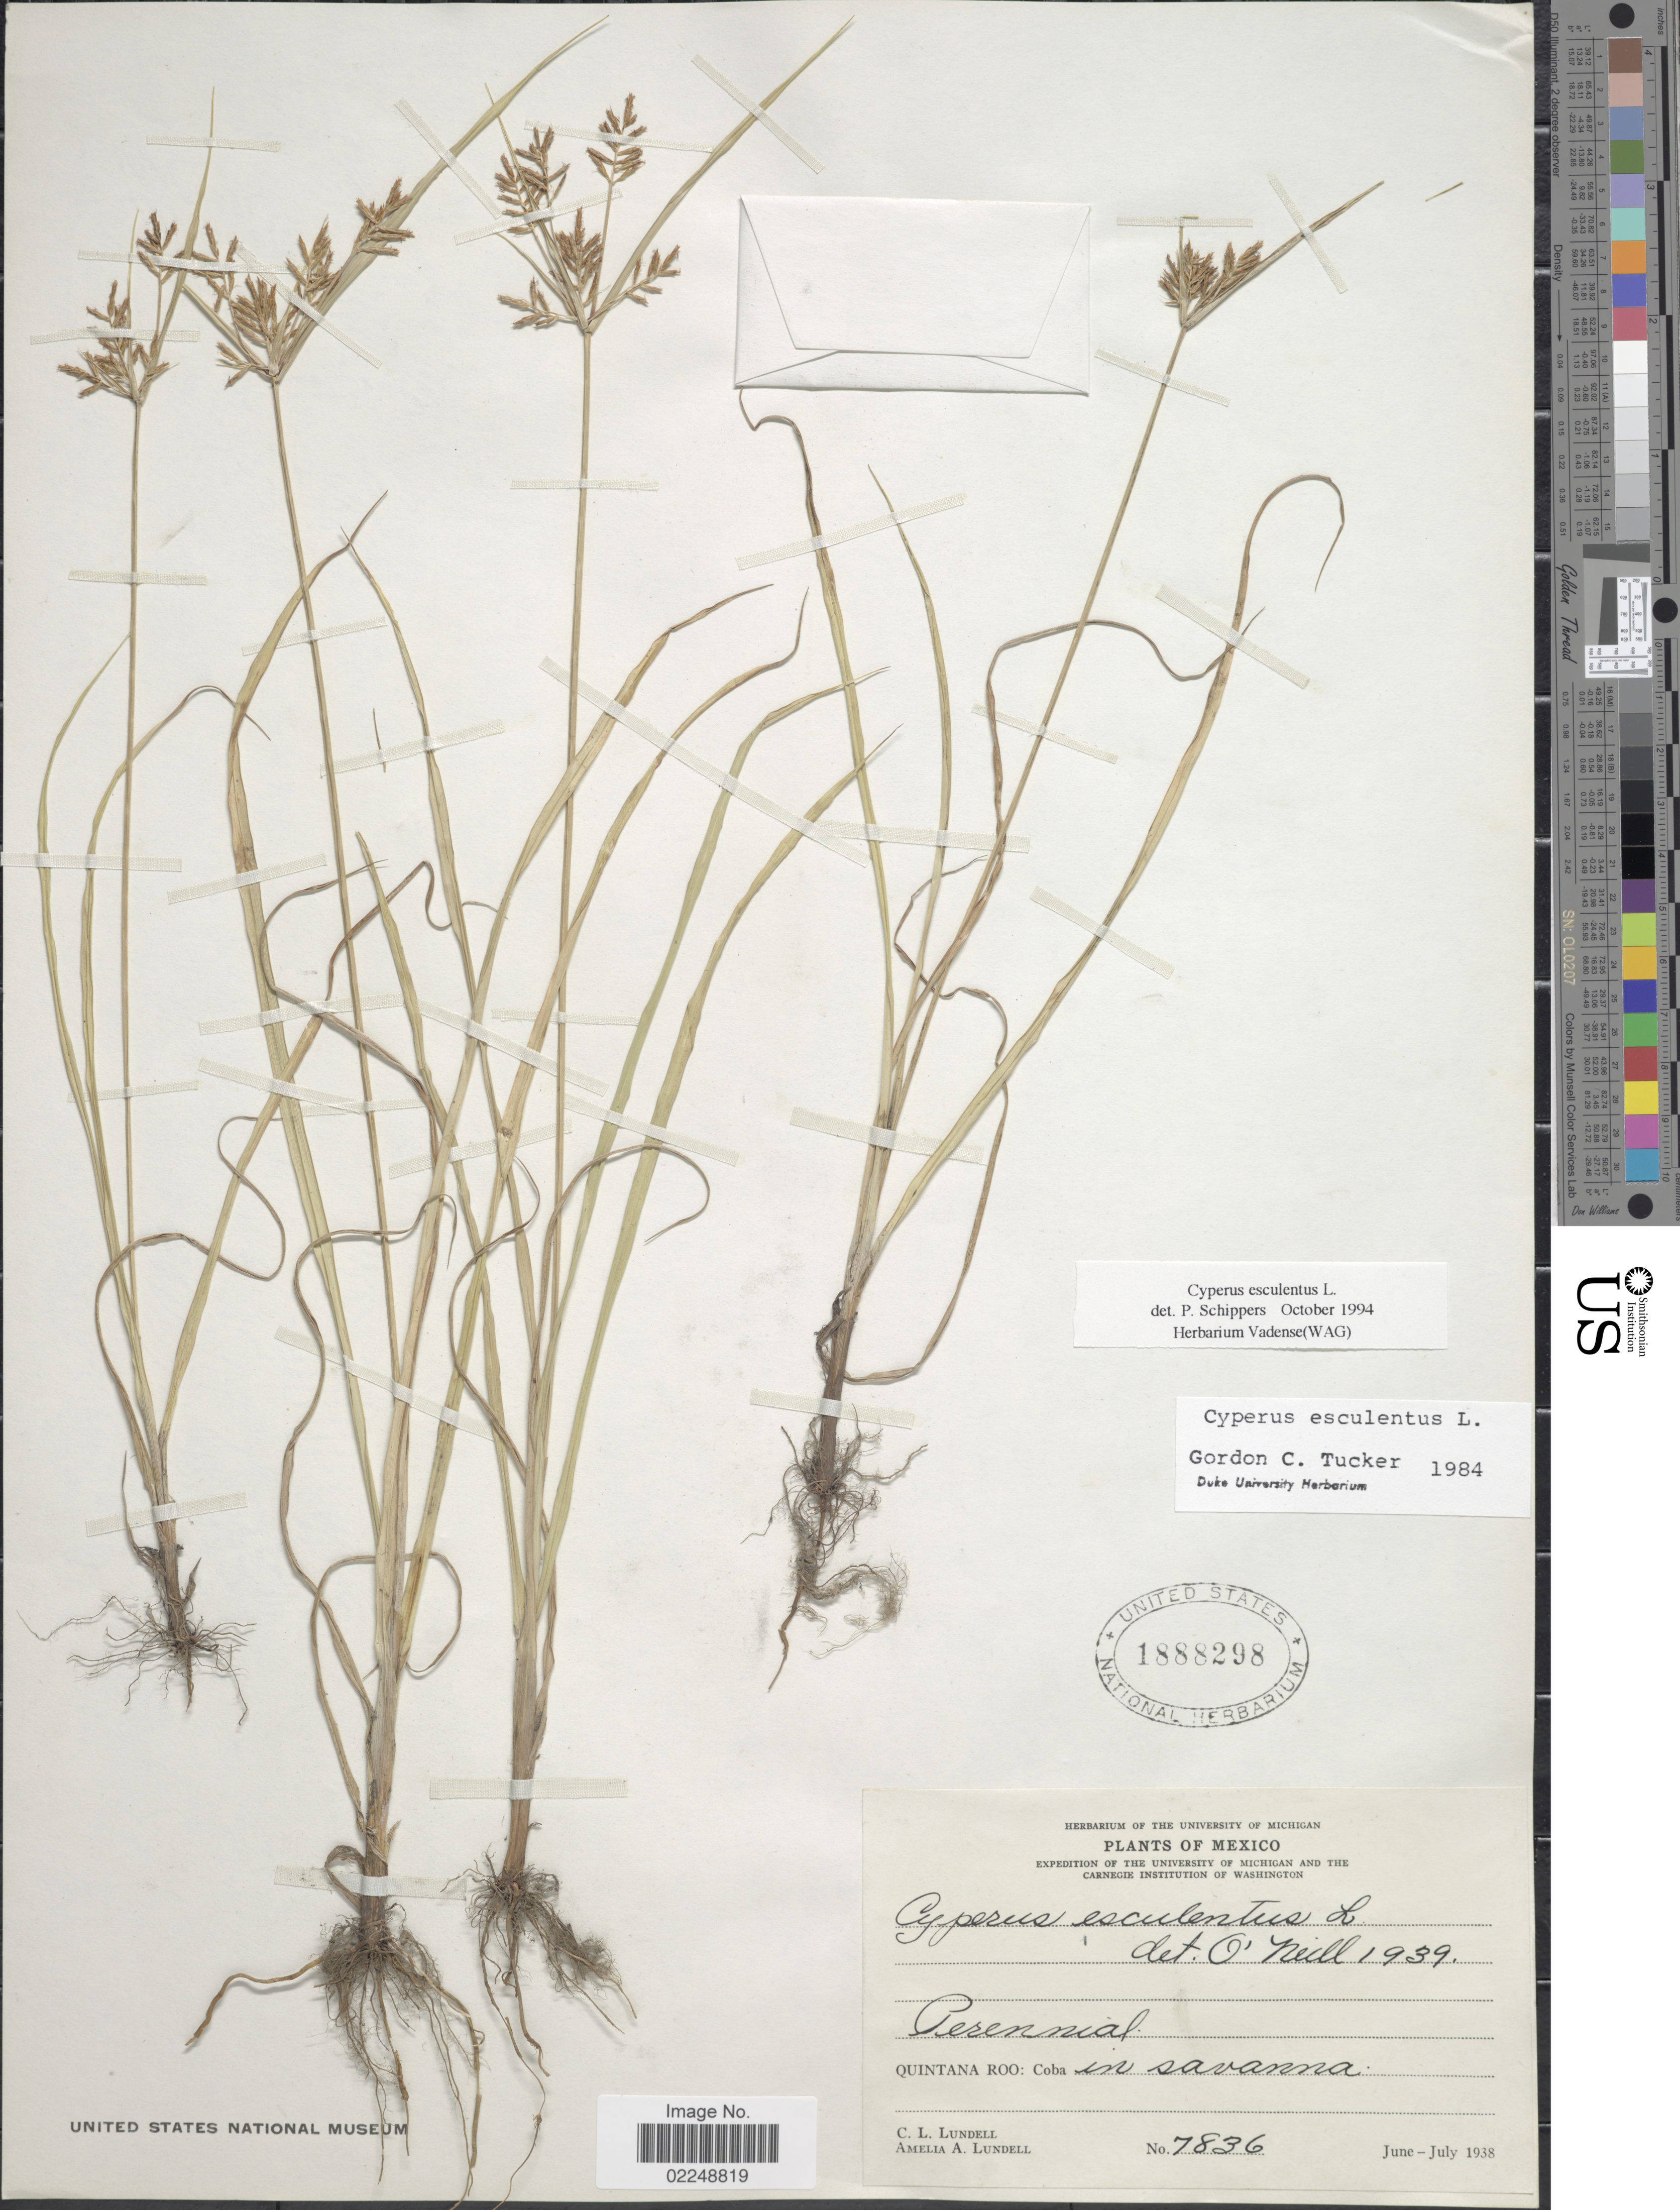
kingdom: Plantae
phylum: Tracheophyta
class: Liliopsida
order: Poales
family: Cyperaceae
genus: Cyperus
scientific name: Cyperus esculentus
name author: L.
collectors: C. L. Lundell & A. A. Lundell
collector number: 7836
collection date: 1938-06/1938-07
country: Mexico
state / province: Quintana Roo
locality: Coba in savanna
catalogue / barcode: US 1888298